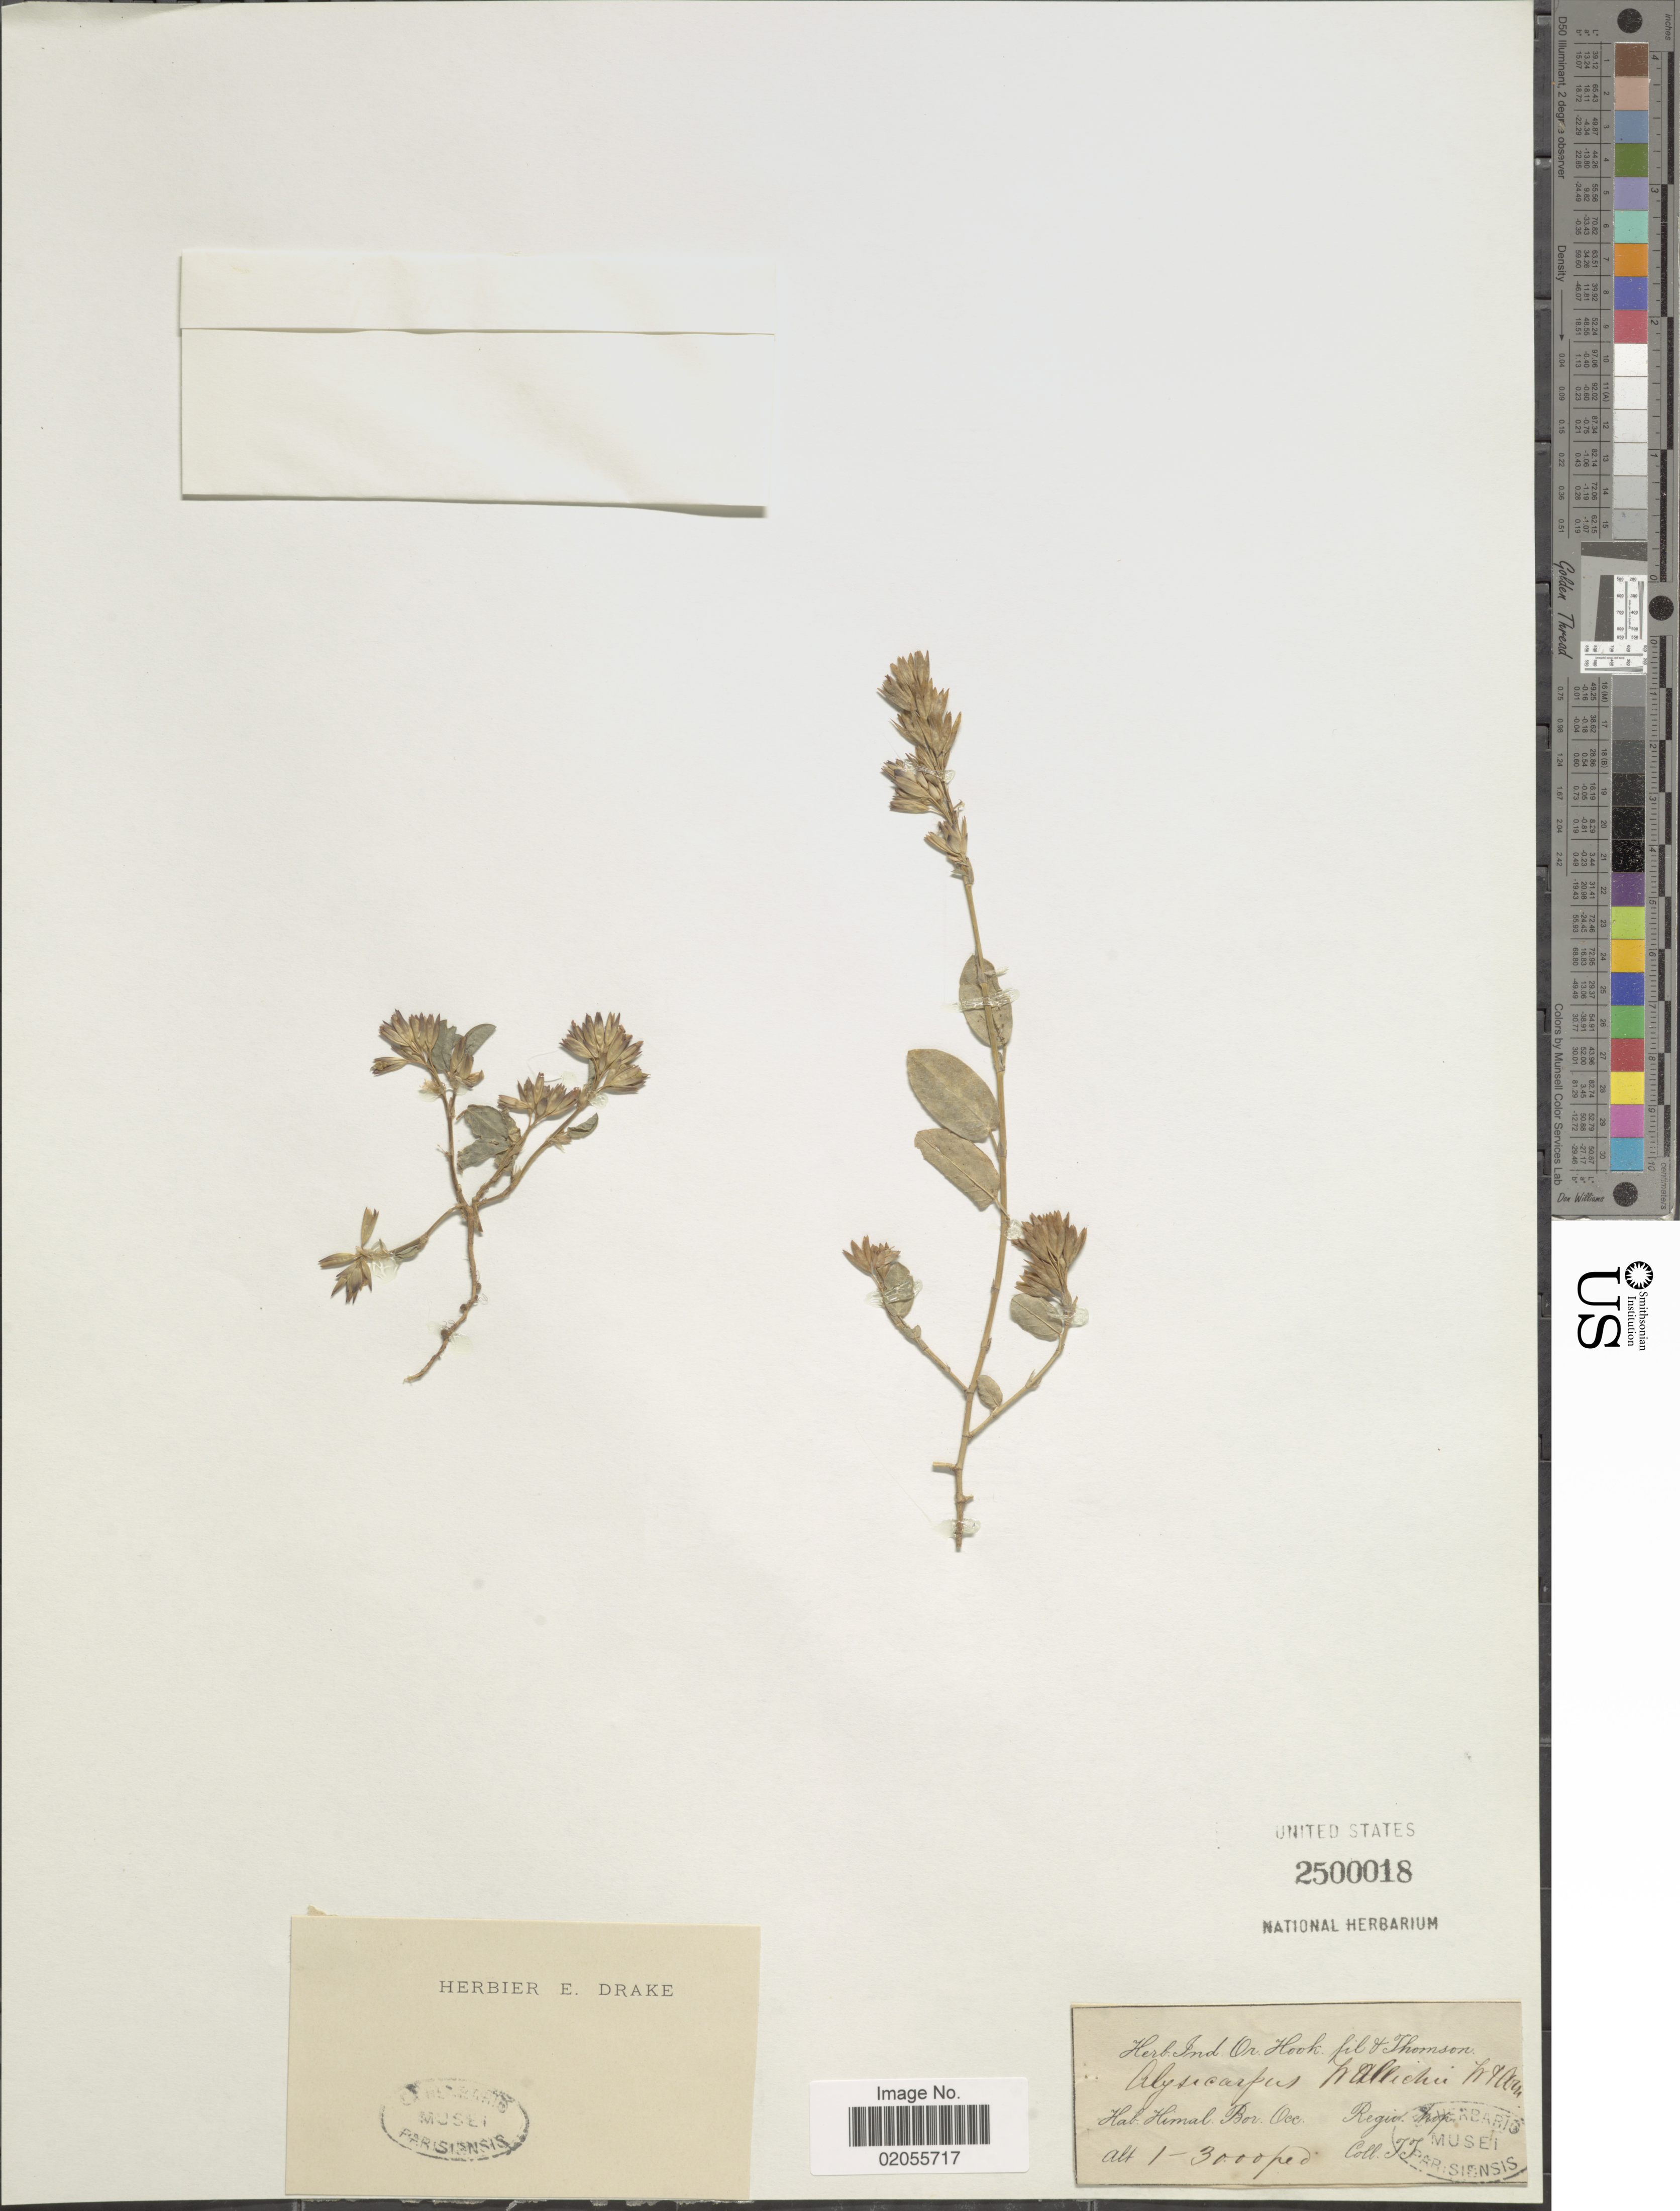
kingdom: Plantae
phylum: Tracheophyta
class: Magnoliopsida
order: Fabales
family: Fabaceae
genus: Alysicarpus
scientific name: Alysicarpus wallichii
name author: Wight & Arn.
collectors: T. Thomson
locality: Himal Bor. occ. Regio rop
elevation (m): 305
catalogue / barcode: US 2500018